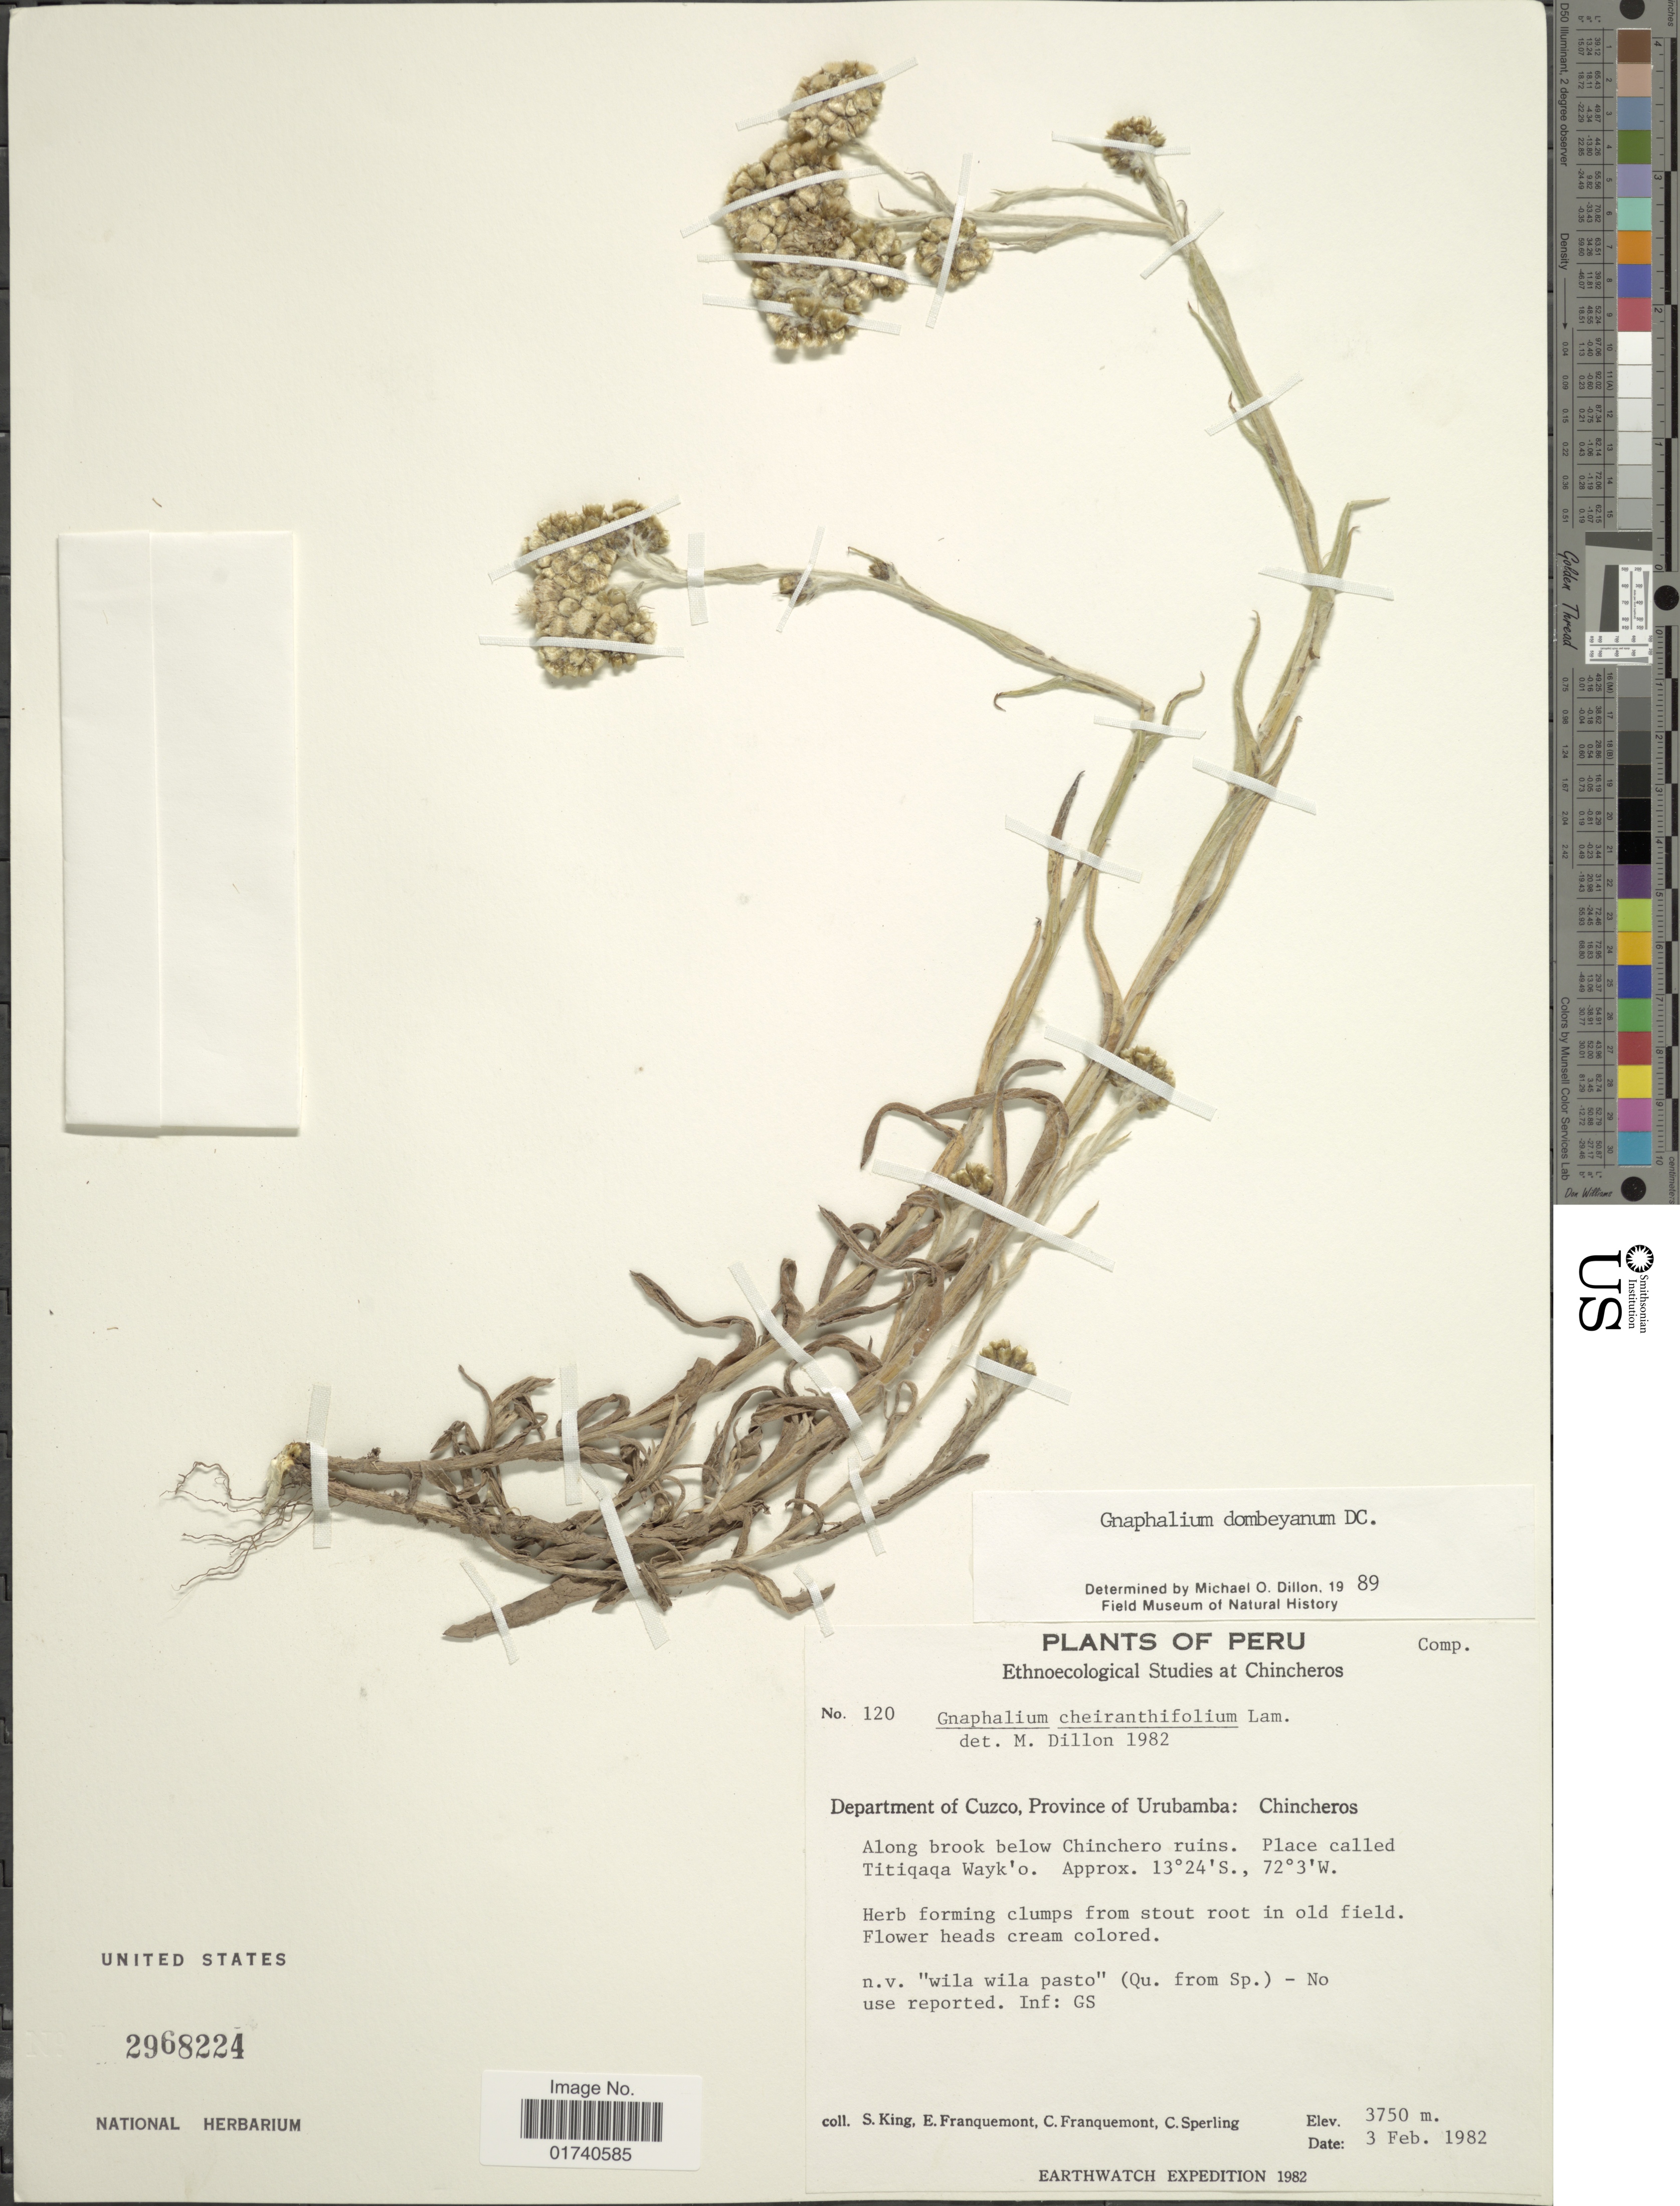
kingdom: Plantae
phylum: Tracheophyta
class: Magnoliopsida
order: Asterales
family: Asteraceae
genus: Pseudognaphalium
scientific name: Pseudognaphalium dombeyanum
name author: (DC.) Anderb.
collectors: S. King, E. Franquemont, C. Franquemont & C. Sperling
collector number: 120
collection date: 1982-02-03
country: Peru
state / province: Cusco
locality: Department of Cuzco, Province of Urubamba: Chincheros. Along brook below Chinchero ruins. Place called Titiqaqa Wayk'o.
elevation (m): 3750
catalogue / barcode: US 2968224